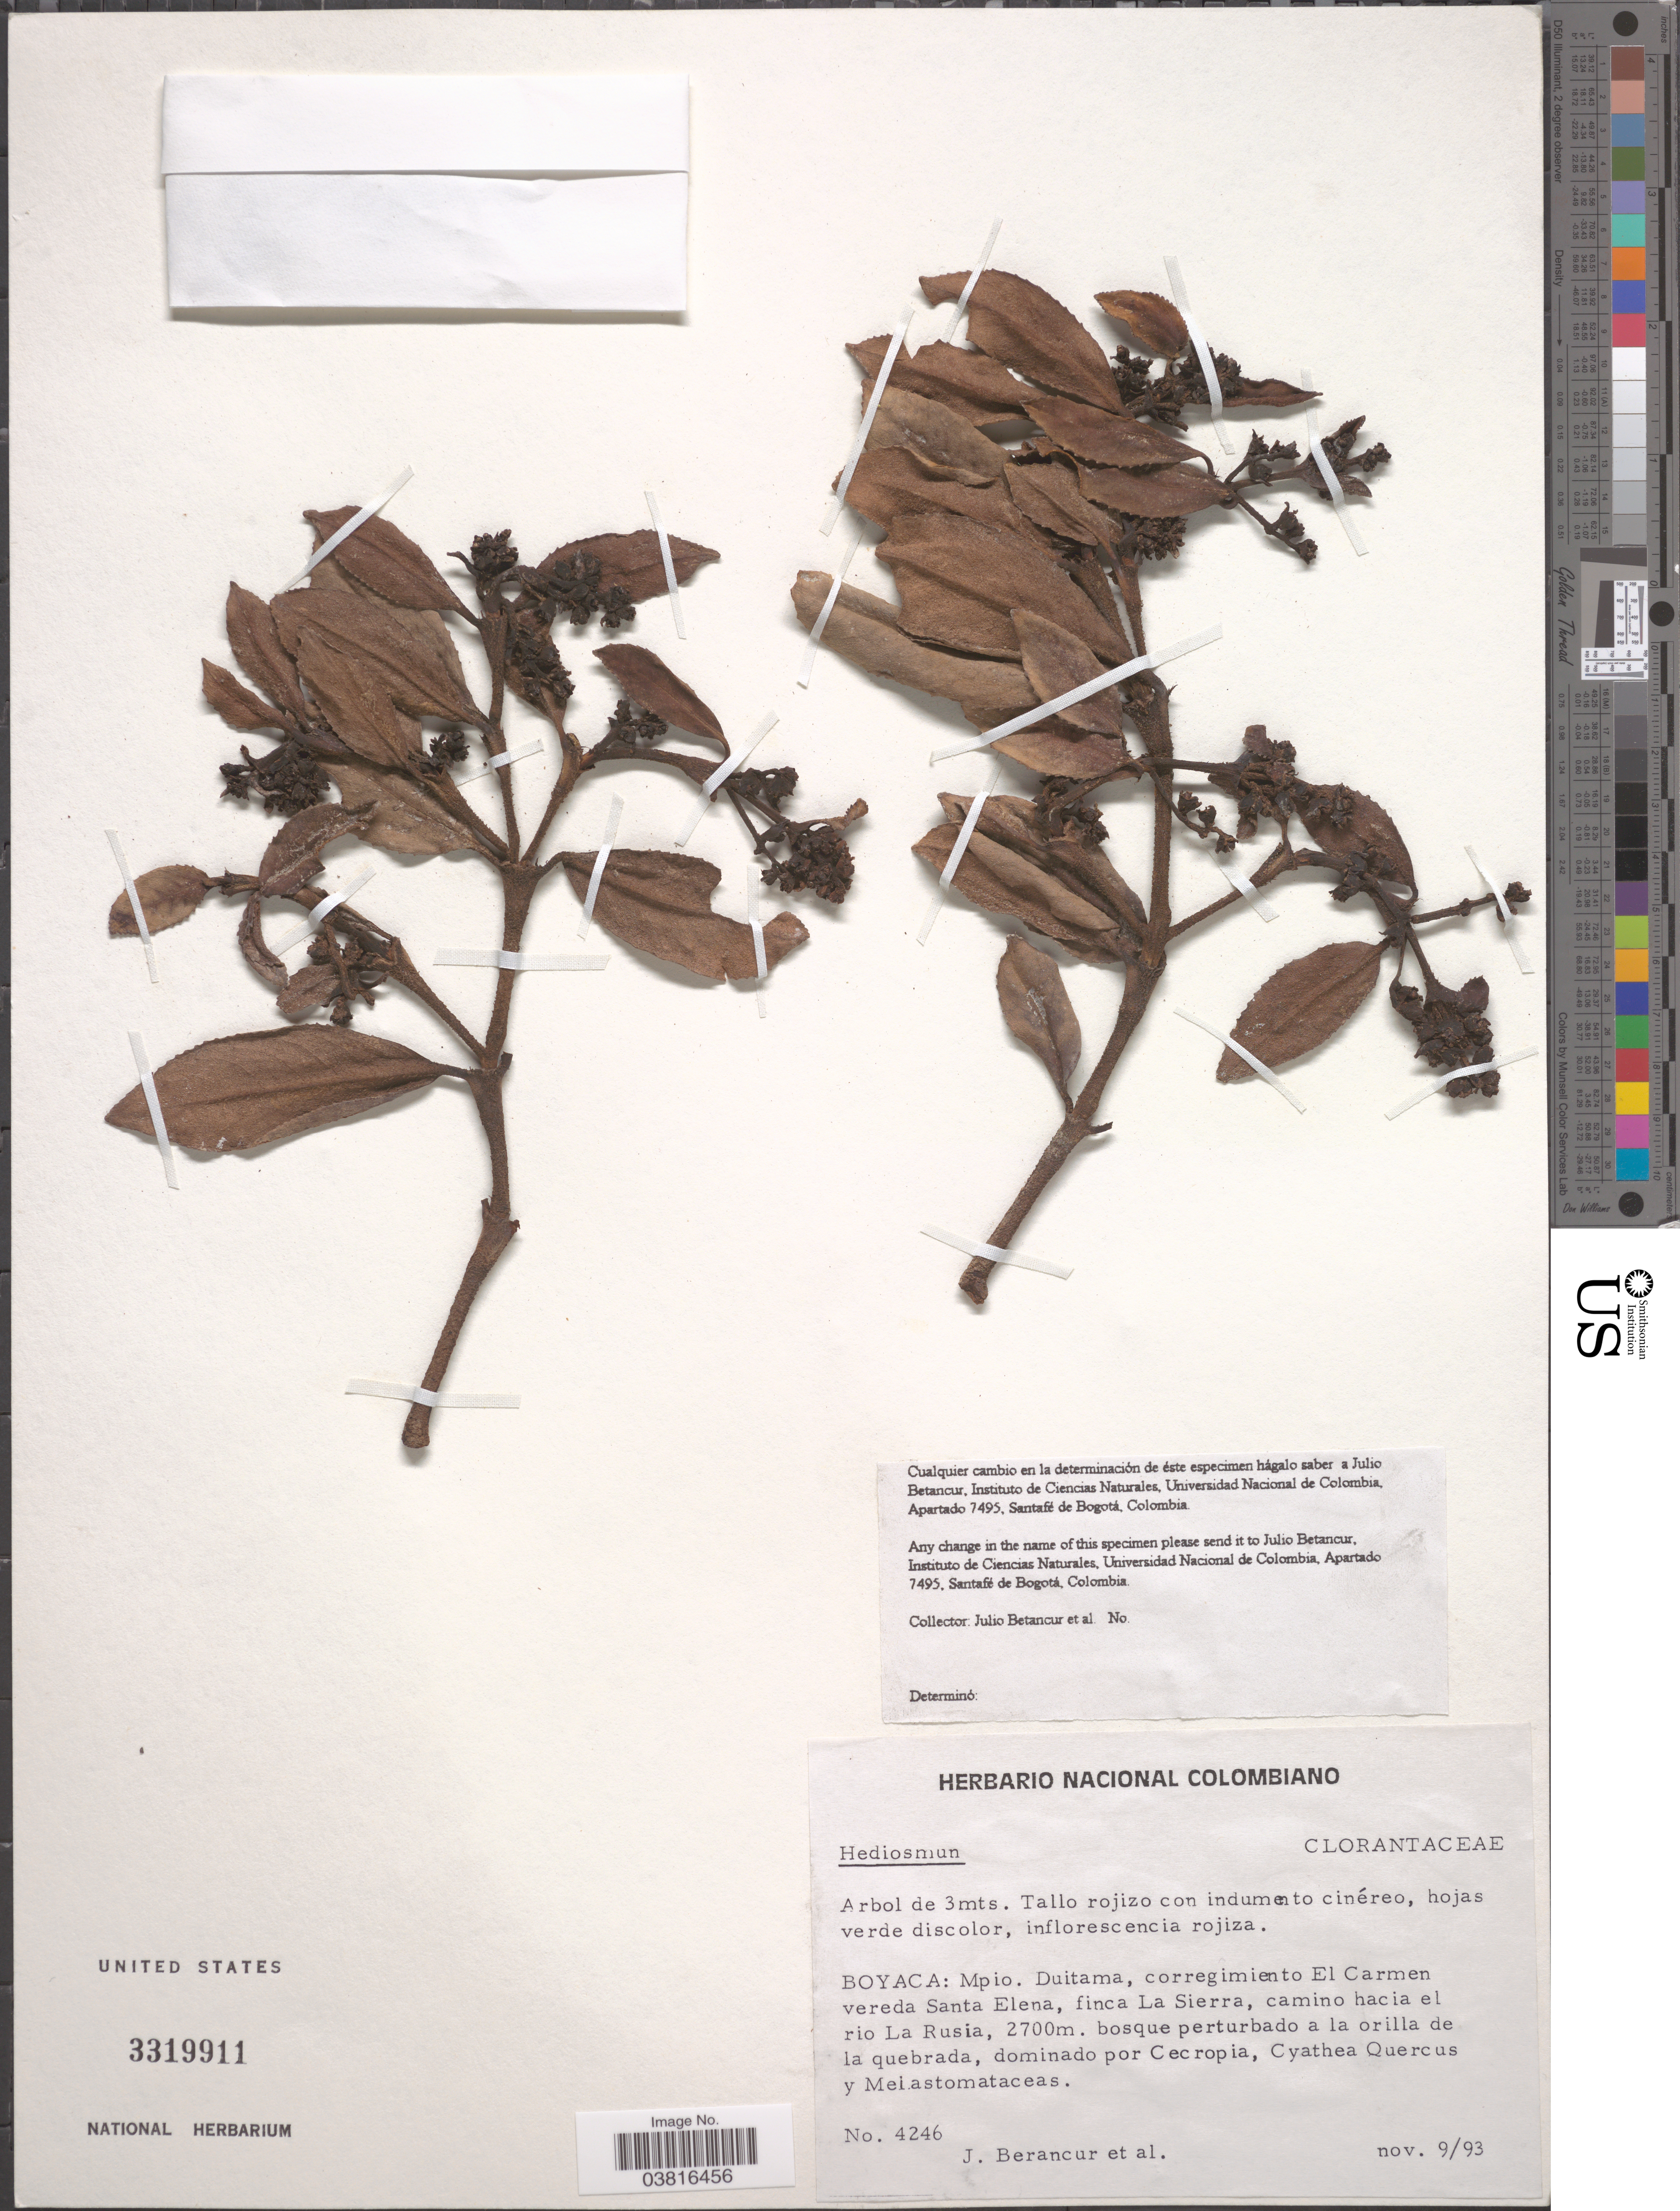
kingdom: Plantae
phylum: Tracheophyta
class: Magnoliopsida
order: Chloranthales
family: Chloranthaceae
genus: Hedyosmum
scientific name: Hedyosmum sp.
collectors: J. Berancur & et al.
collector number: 4246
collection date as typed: Transcribed d/m/y: 9/11/93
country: Colombia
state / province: Boyacá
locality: Mpio. Duitama, corregimiento El Carmen vereda Santa Elena, finca La Sierra, camino hacia el rio La Rusia.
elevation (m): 2700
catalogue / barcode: US 3319911